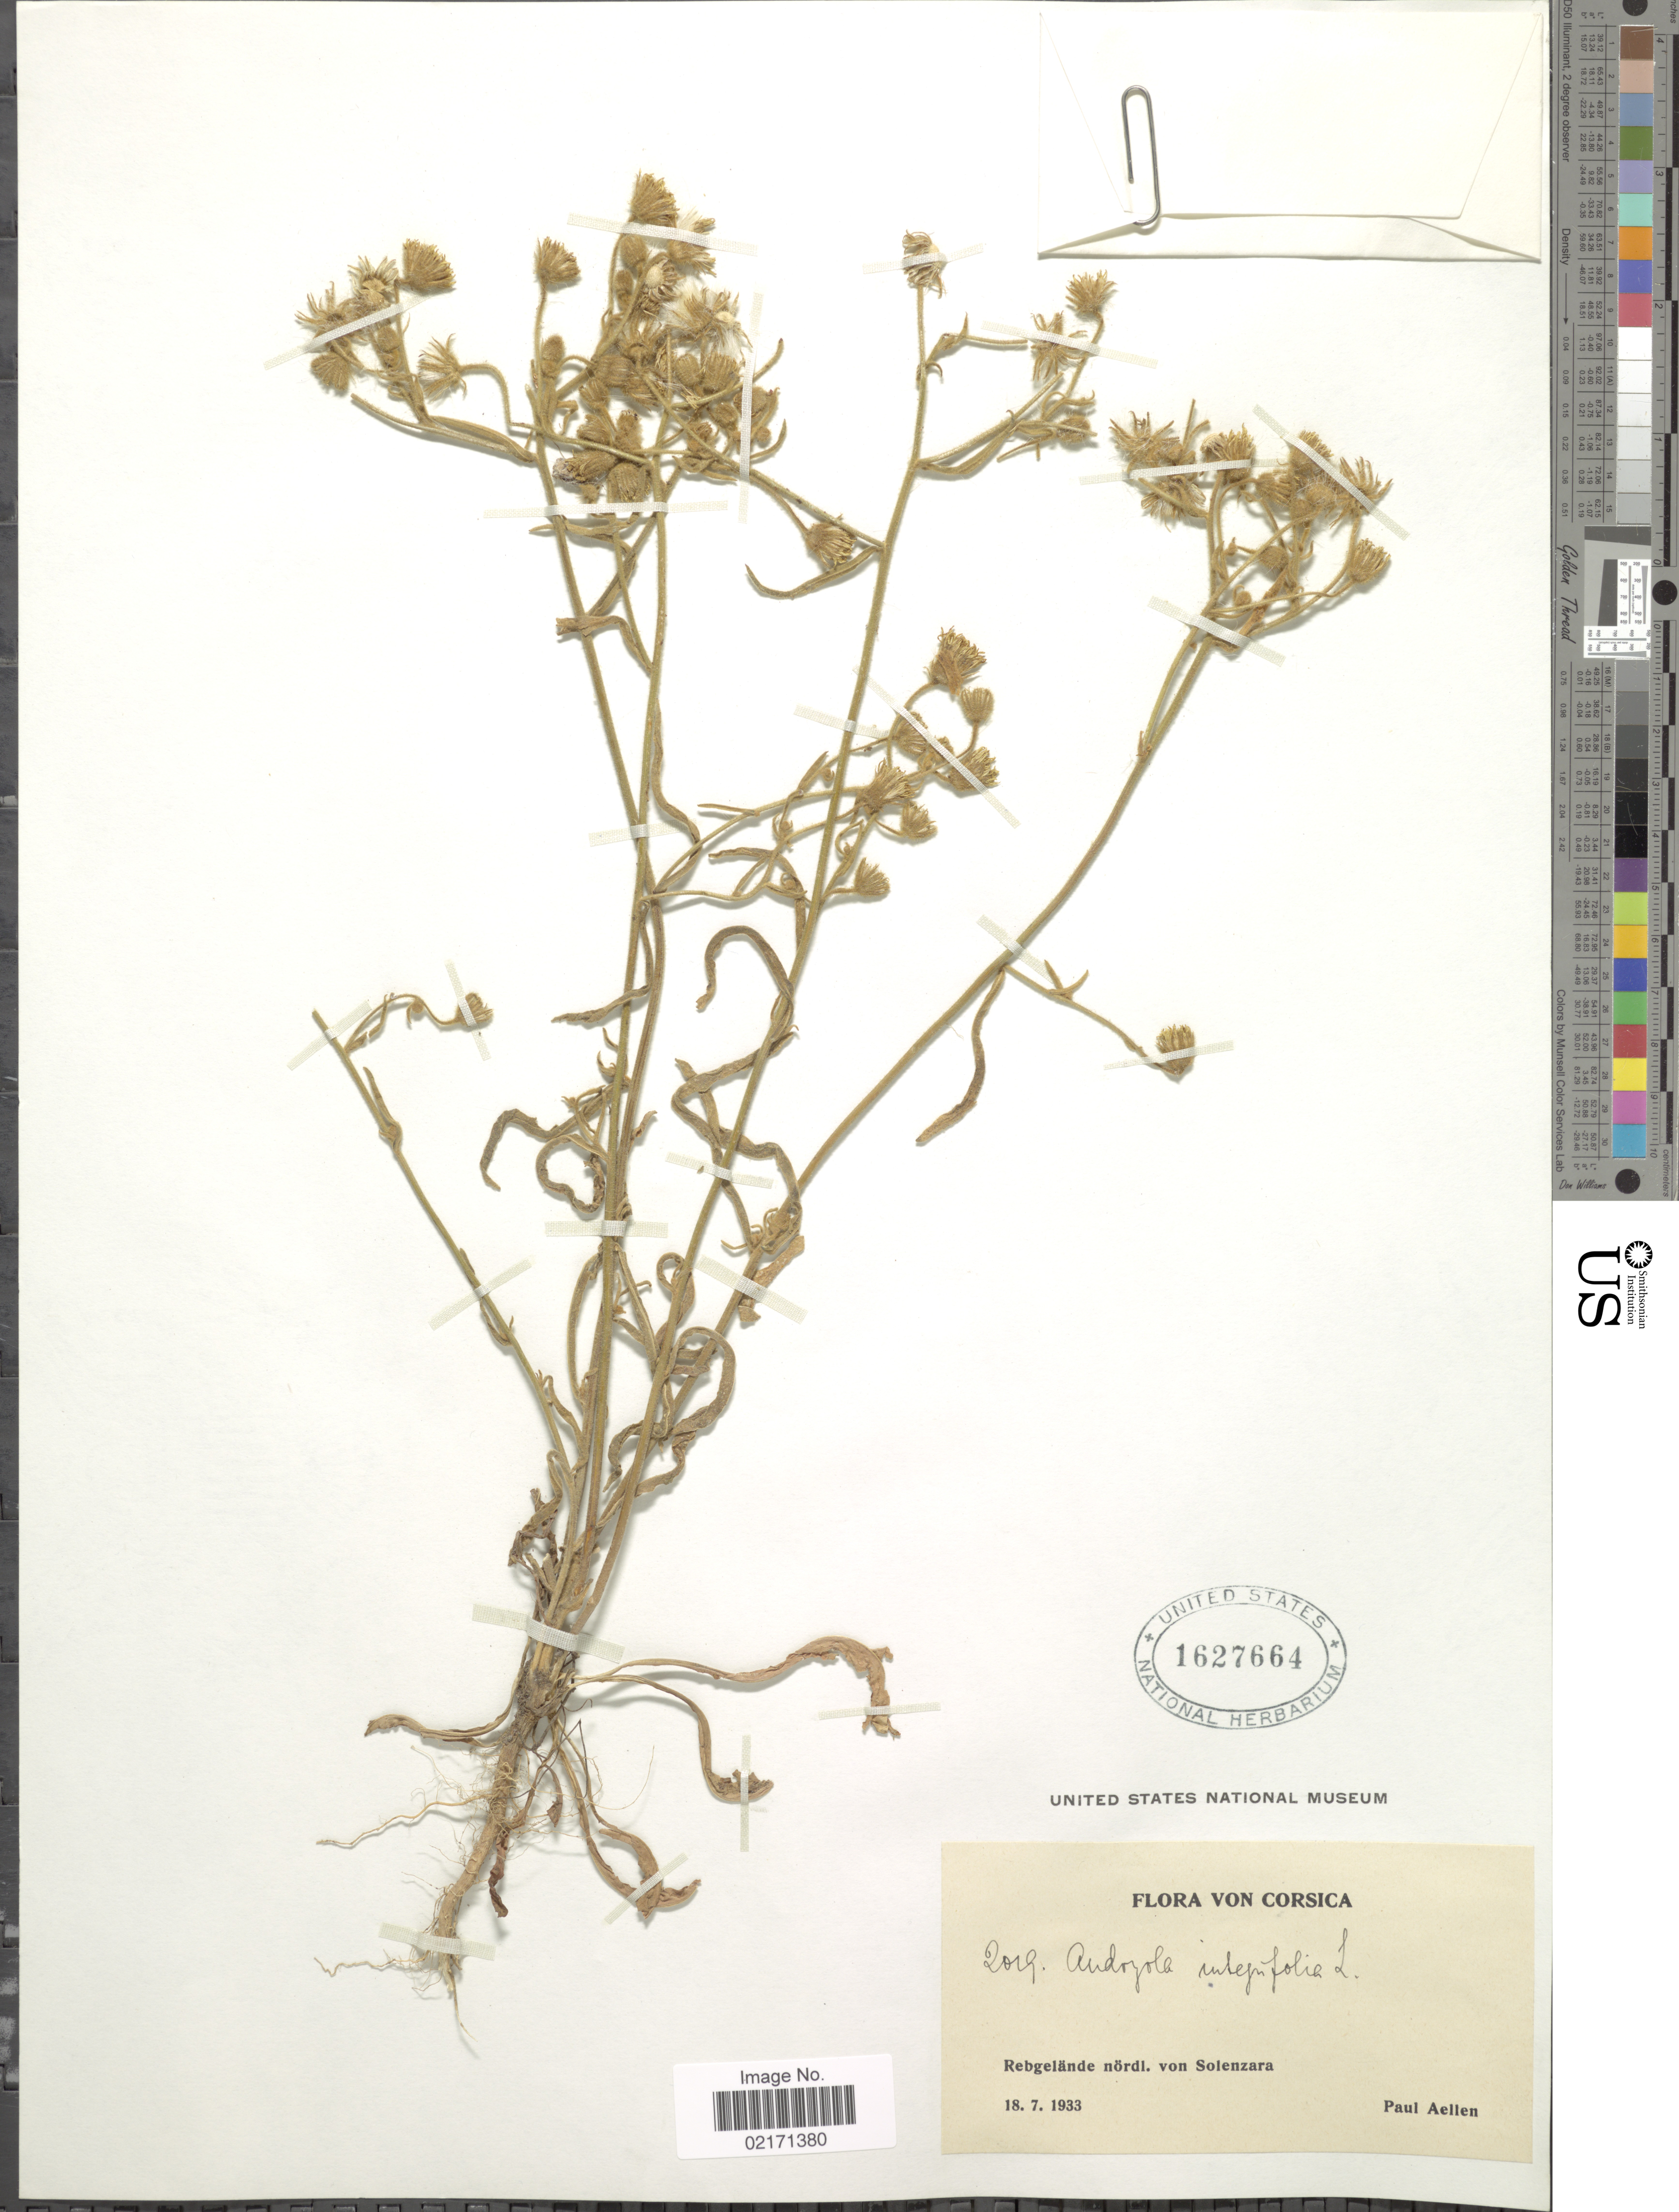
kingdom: Plantae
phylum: Tracheophyta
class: Magnoliopsida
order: Asterales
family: Asteraceae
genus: Andryala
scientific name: Andryala integrifolia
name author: L.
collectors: P. Aellen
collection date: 1933-07-18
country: France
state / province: Corsica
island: Corse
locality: Rebgelande nordl. von Solenzara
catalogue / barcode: US 1627664